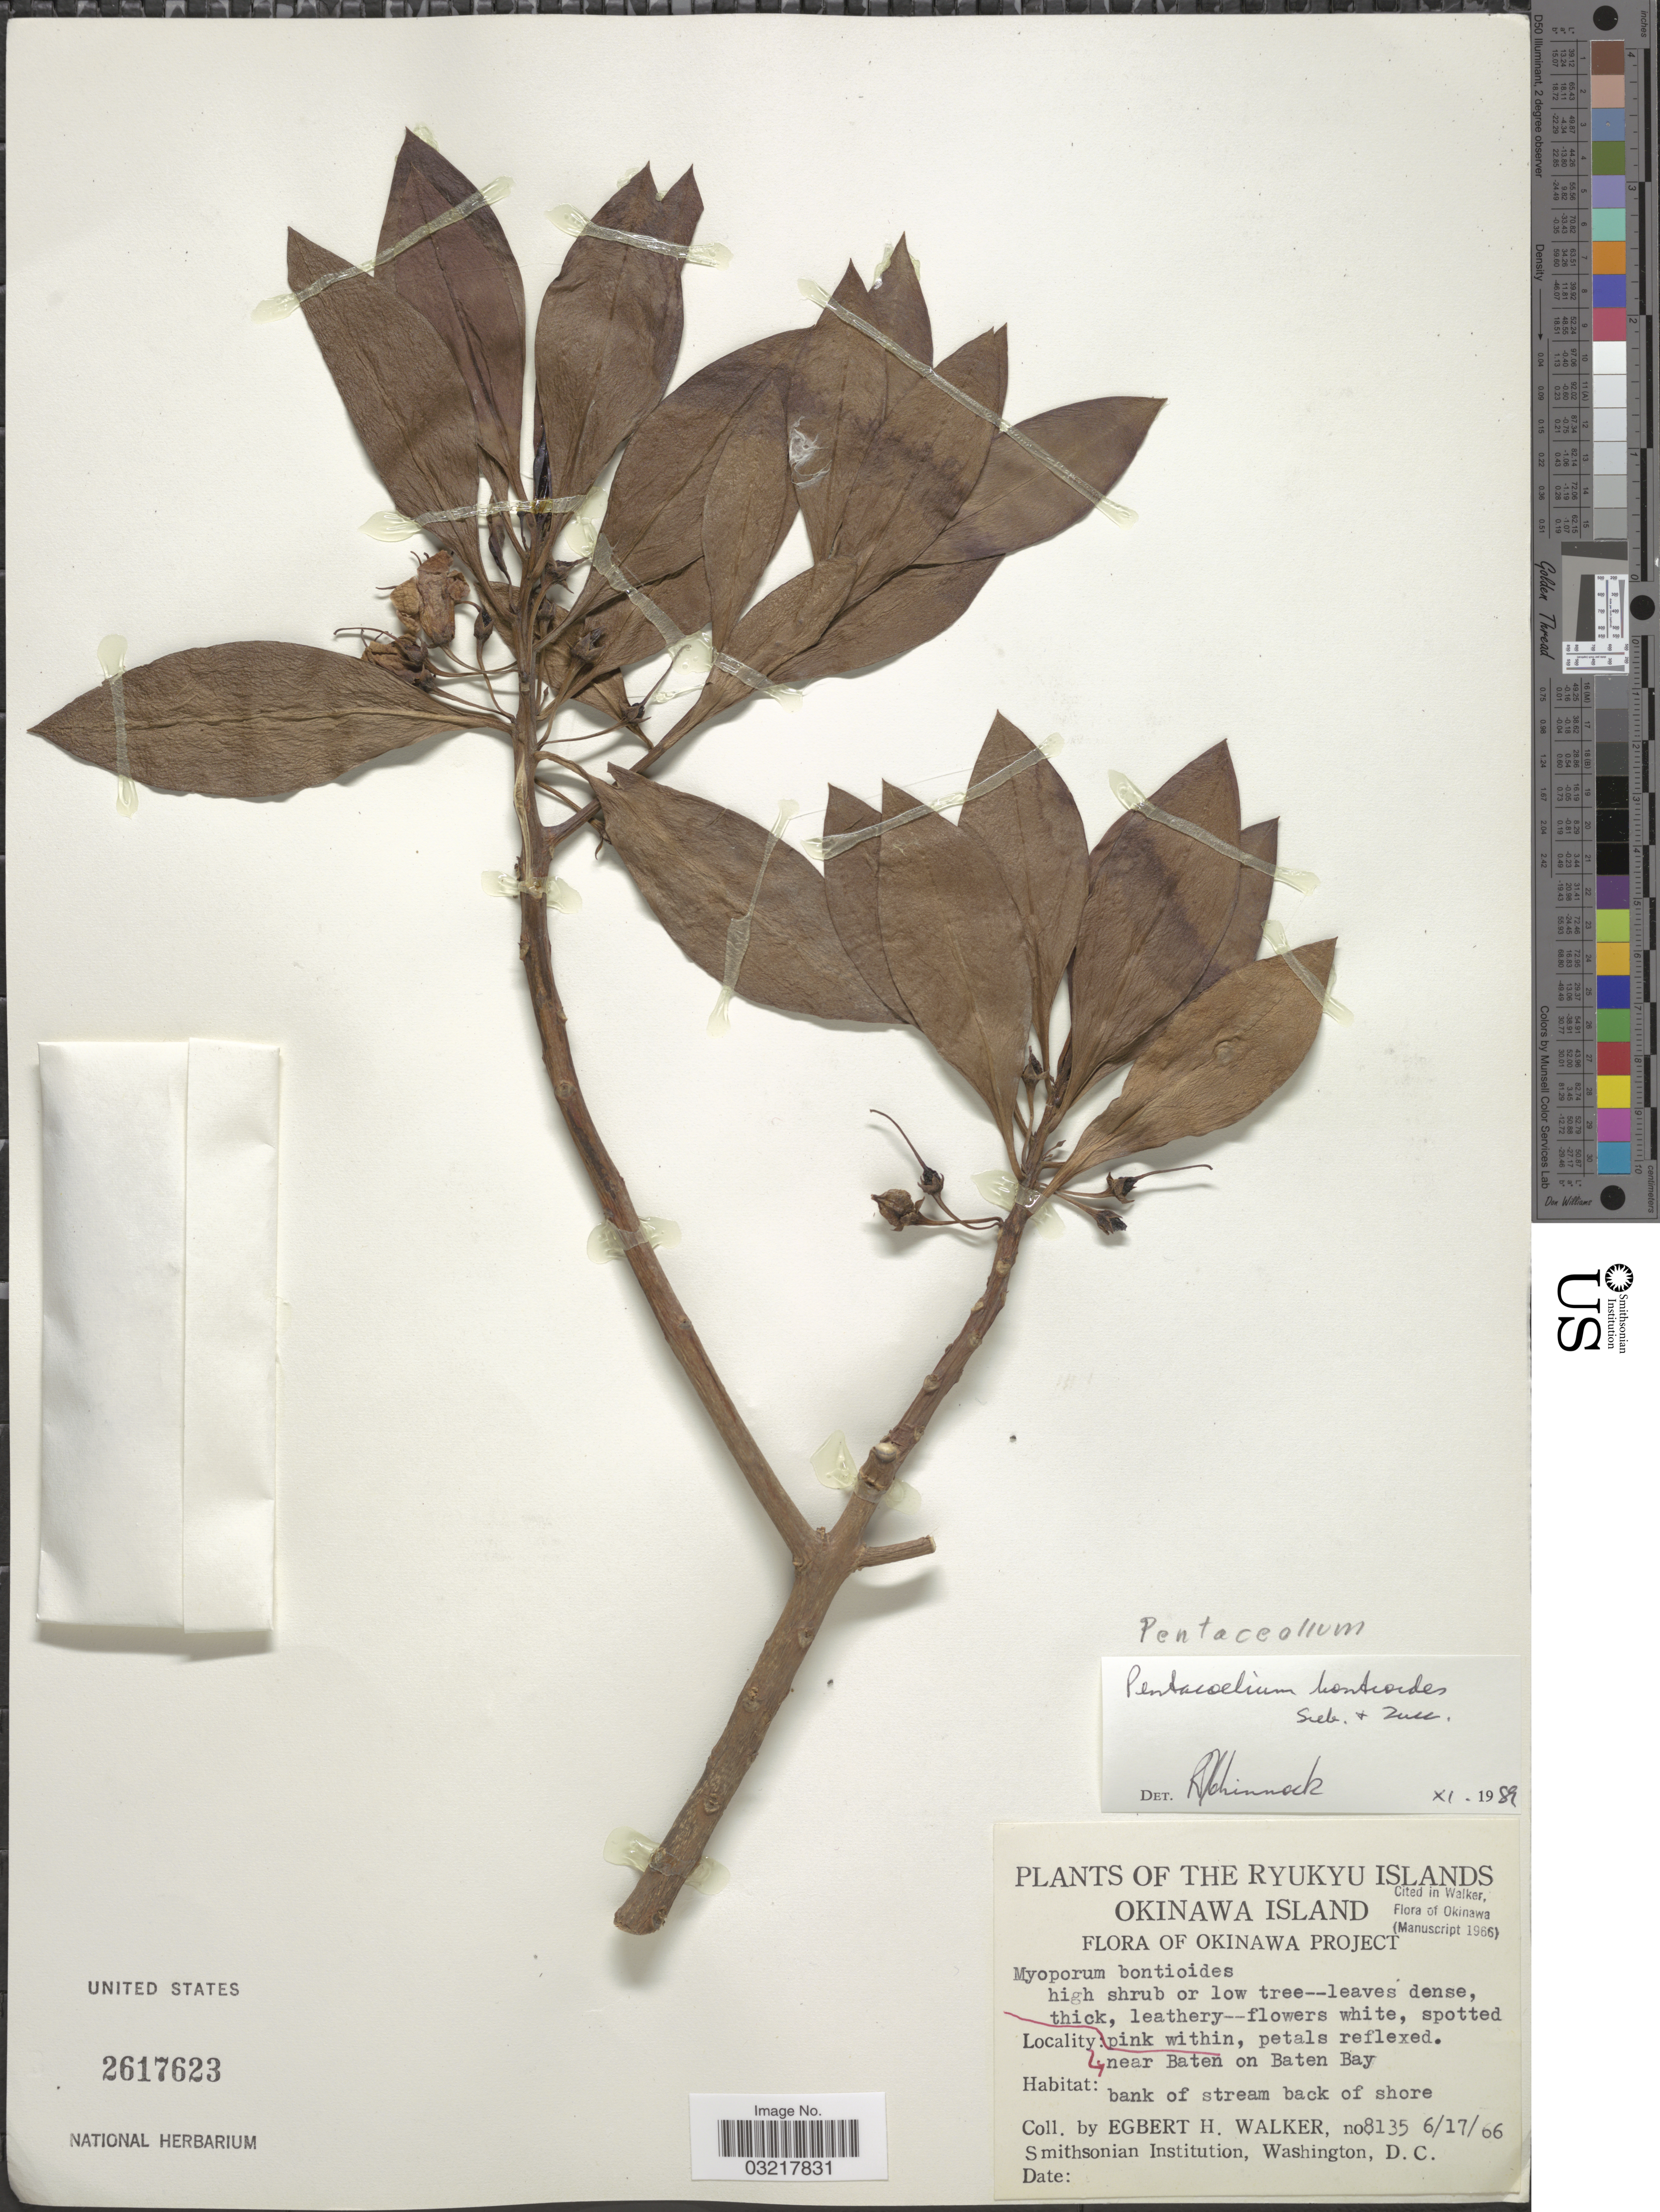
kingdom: Plantae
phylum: Tracheophyta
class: Magnoliopsida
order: Lamiales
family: Scrophulariaceae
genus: Pentacoelium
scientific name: Pentacoelium bontioides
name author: Siebold & Zucc.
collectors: E. H. Walker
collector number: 8135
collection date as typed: Transcribed d/m/y: 17/6/66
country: Japan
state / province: Okinawa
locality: The Ryukyu Islands. Okinawa Island. Near Baten on Baten Bay.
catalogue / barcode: US 2617623